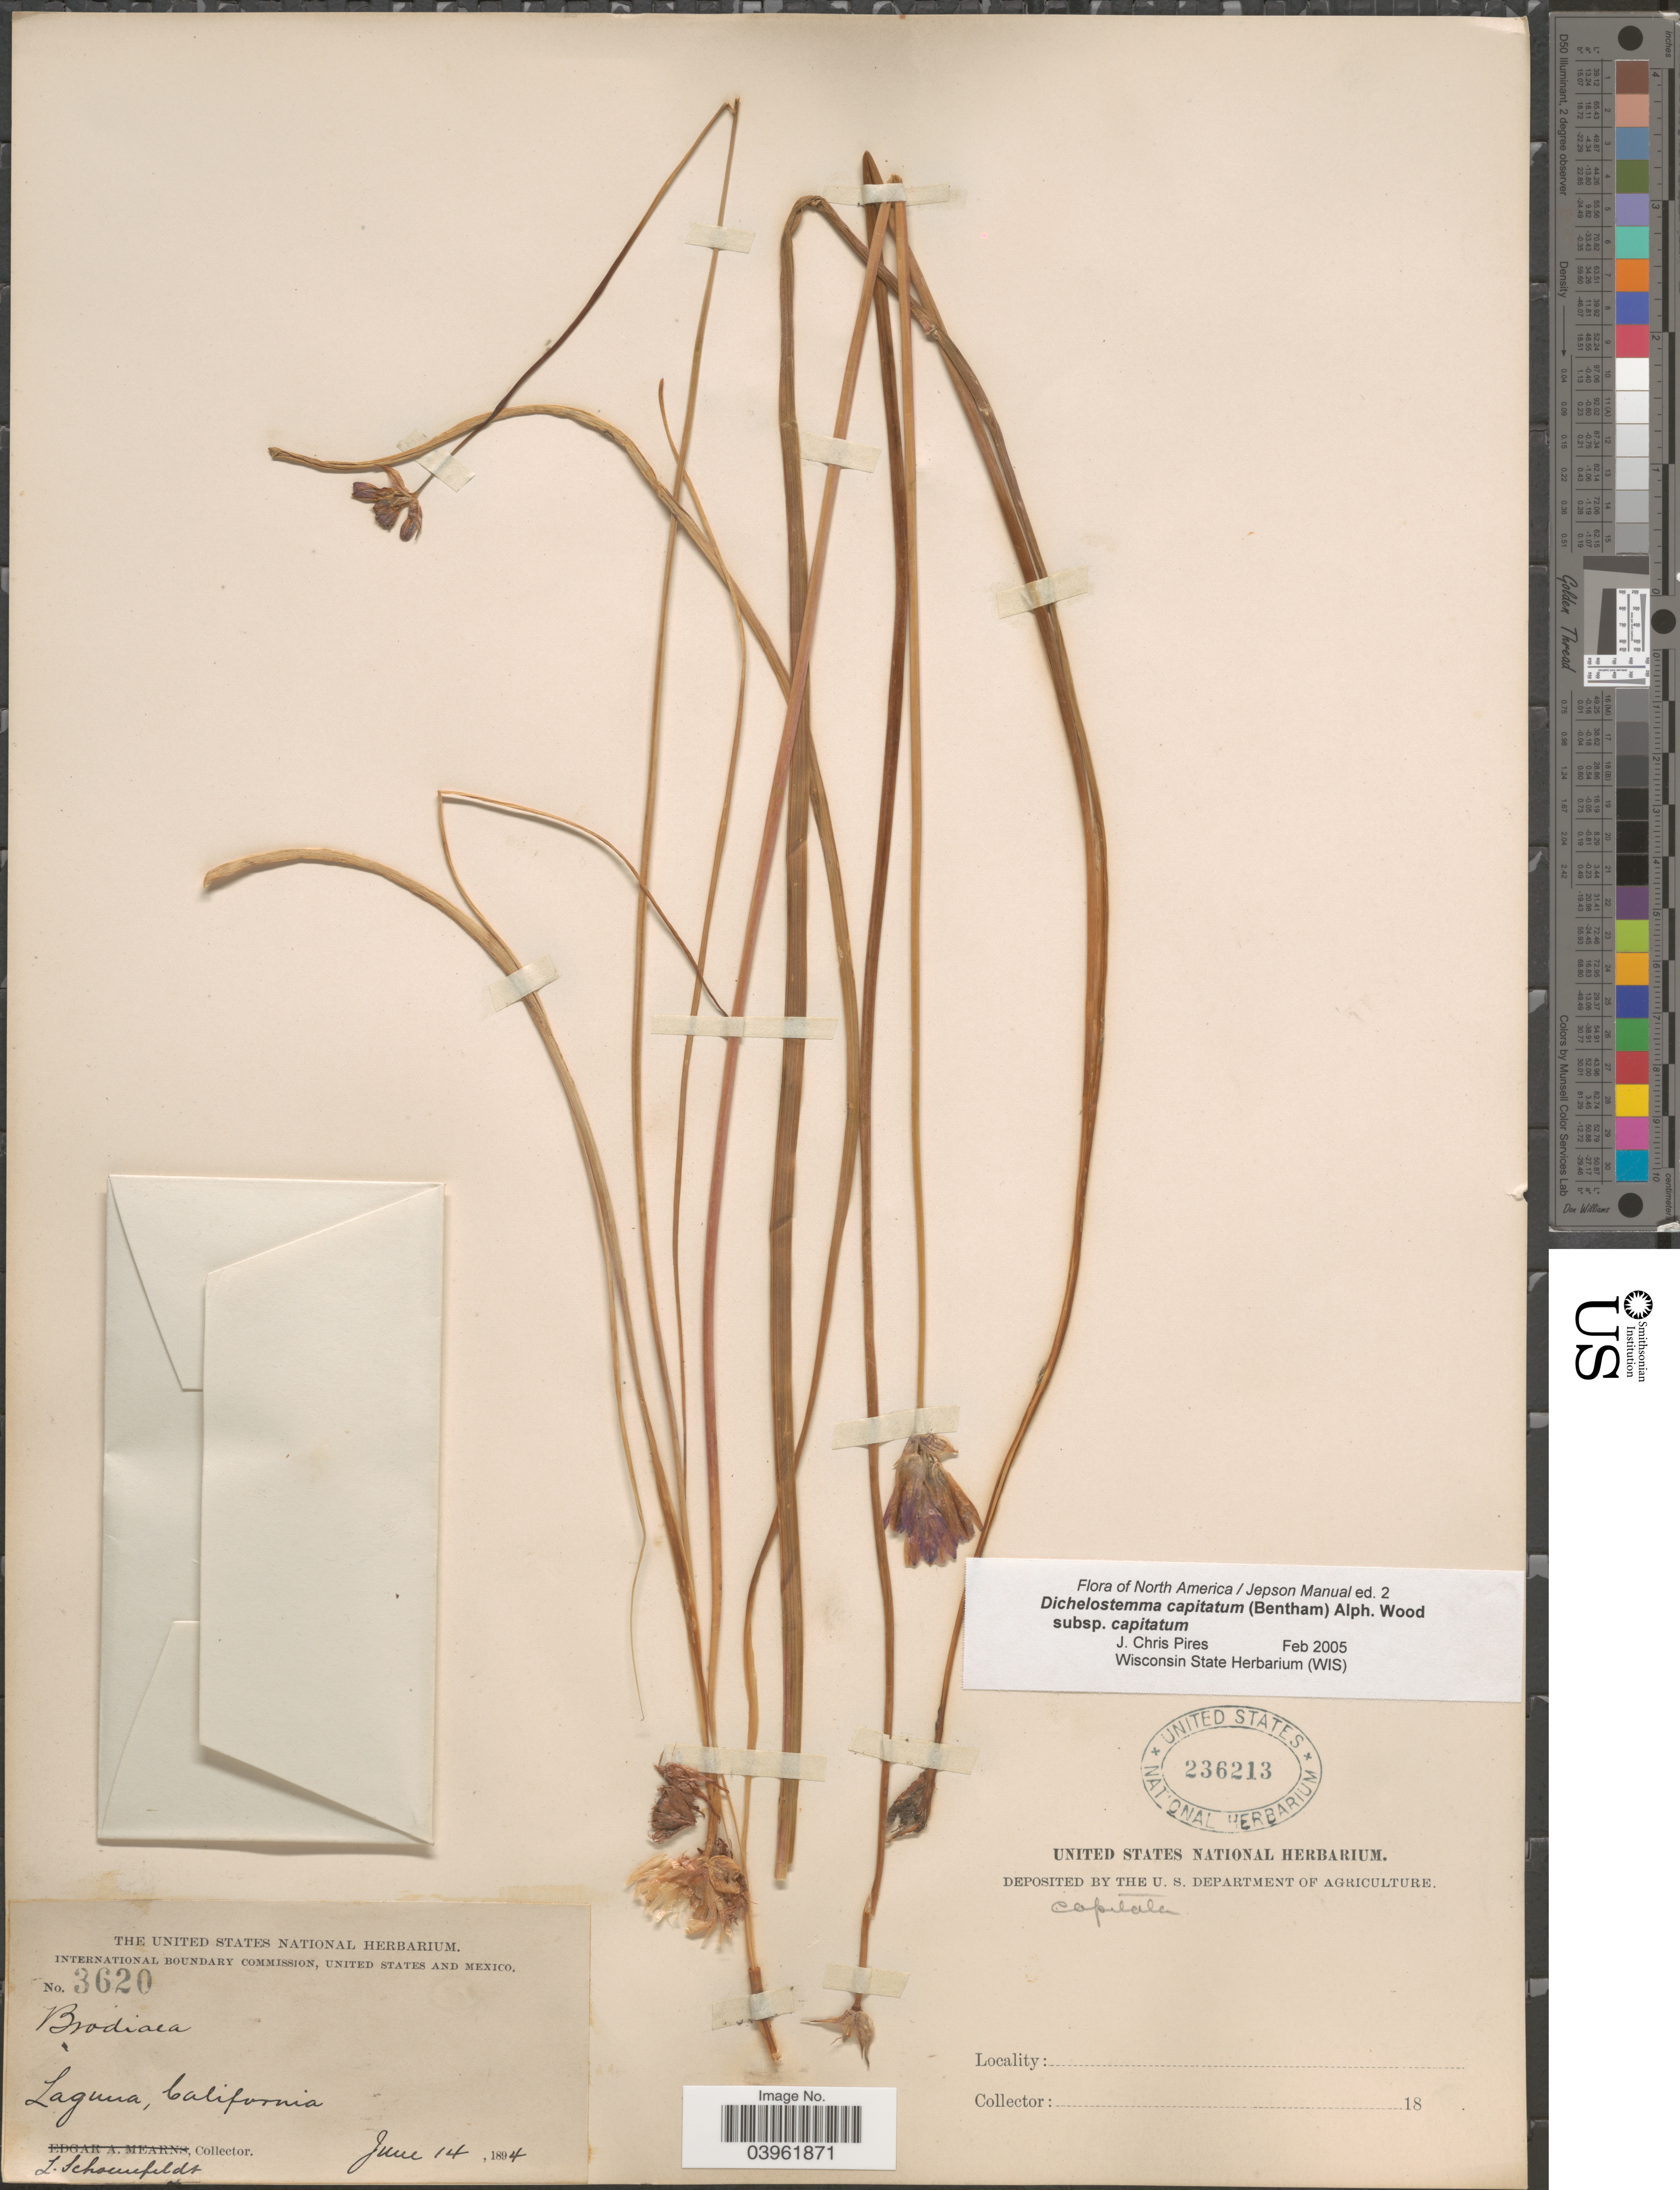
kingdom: Plantae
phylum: Tracheophyta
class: Liliopsida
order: Asparagales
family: Asparagaceae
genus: Dichelostemma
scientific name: Dichelostemma capitatum subsp. capitatum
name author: (Benth.) Alph. Wood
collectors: L. Schoenfeldt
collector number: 3620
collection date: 1894-06-14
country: United States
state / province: California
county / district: Orange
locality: Laguna.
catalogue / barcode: US 236213